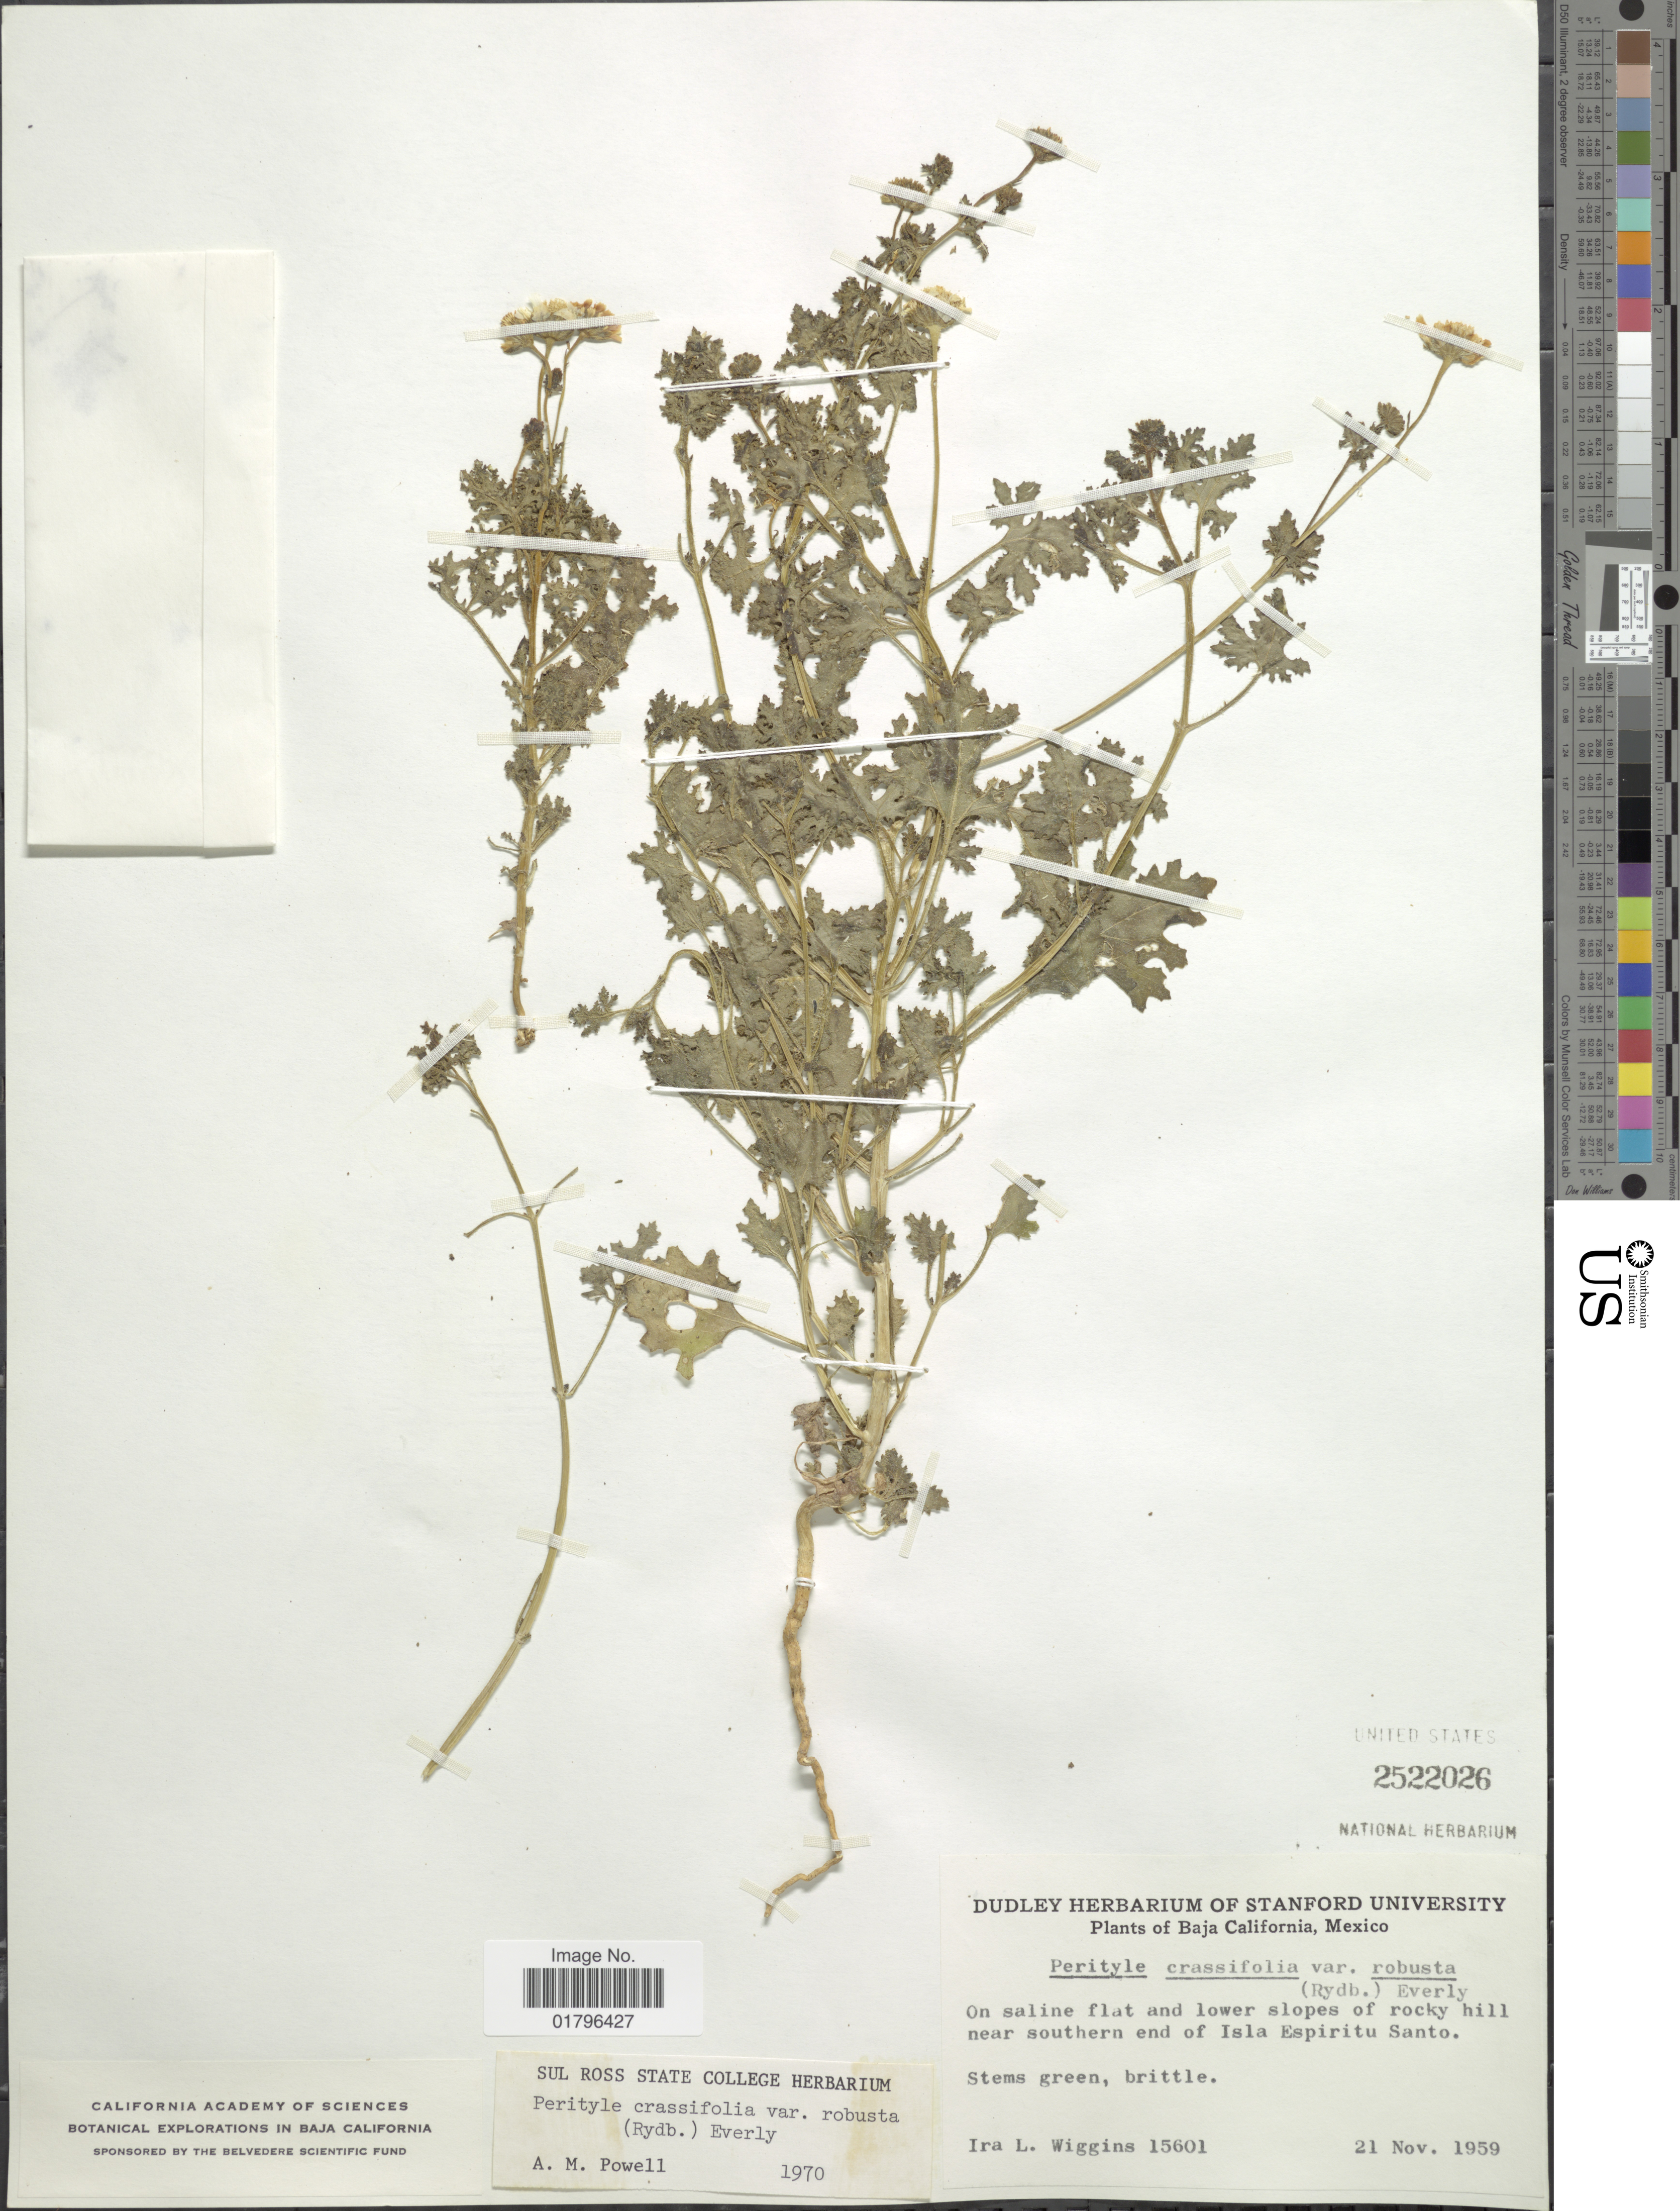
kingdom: Plantae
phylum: Tracheophyta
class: Magnoliopsida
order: Asterales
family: Asteraceae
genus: Perityle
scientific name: Perityle crassifolia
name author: Brandegee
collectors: I. L. Wiggins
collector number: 15601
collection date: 1959-11-21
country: Mexico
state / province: Baja California Sur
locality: Southern end of Isla Espiritu Santo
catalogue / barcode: US 2522026